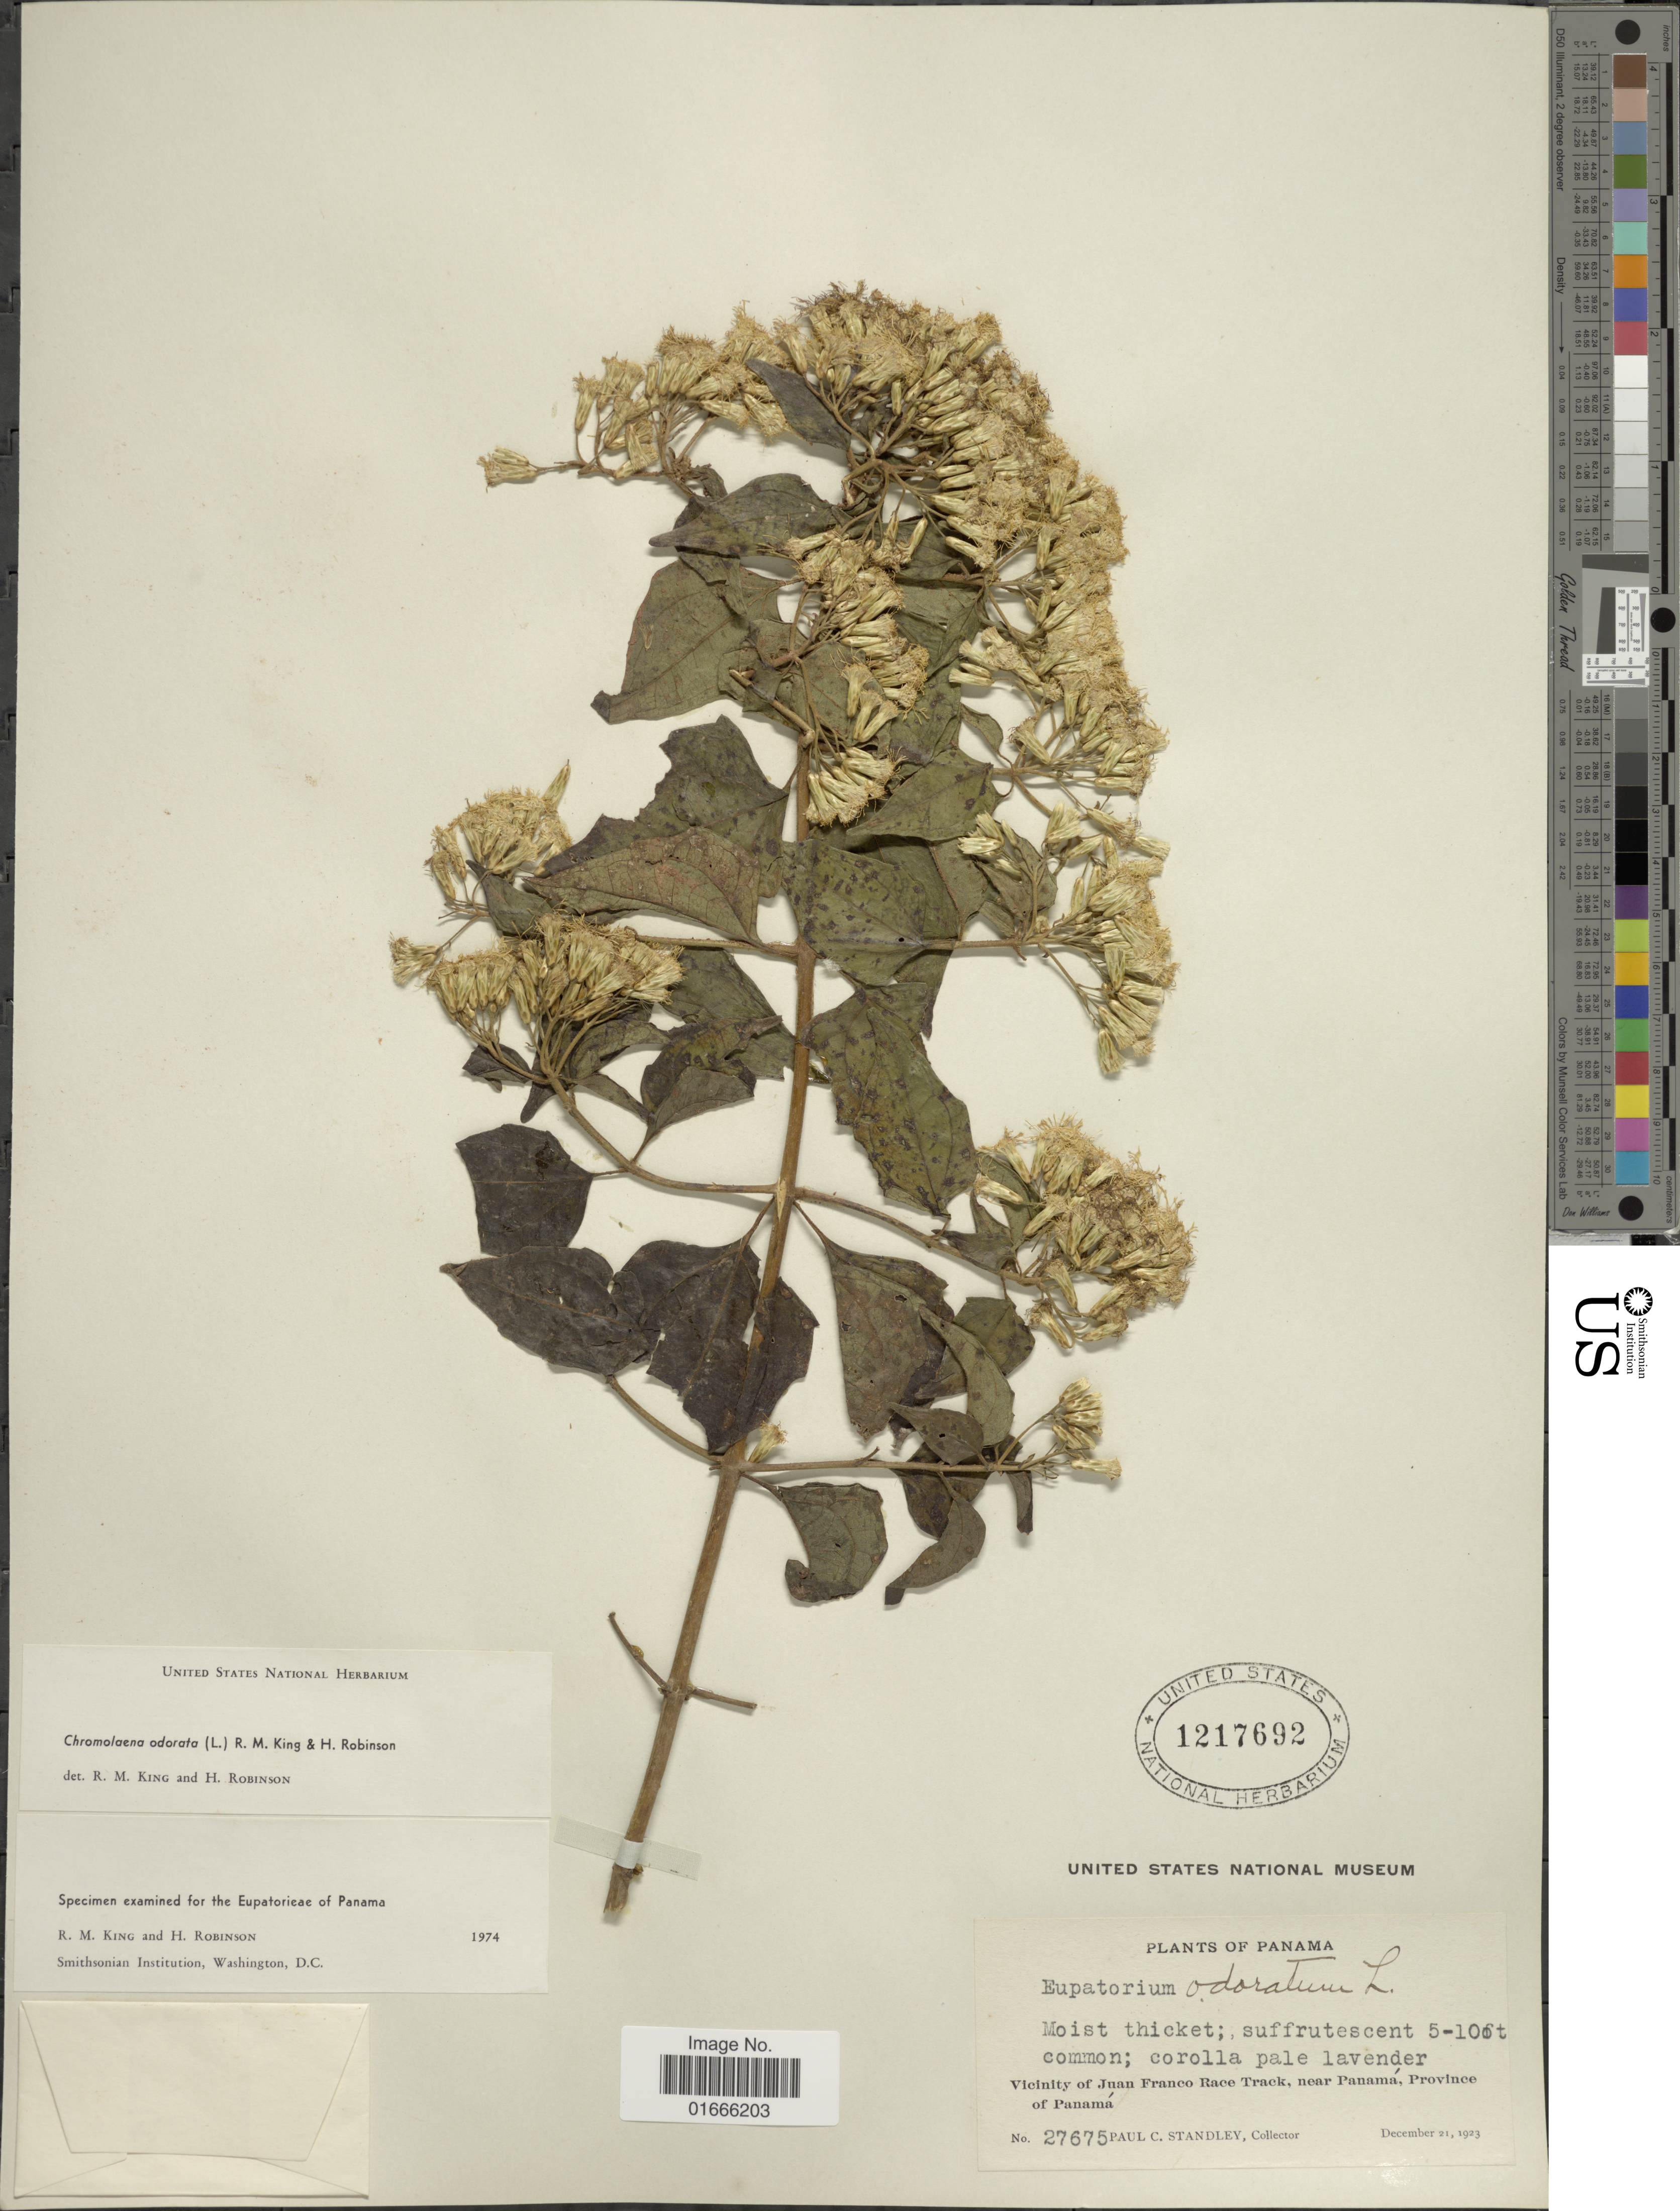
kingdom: Plantae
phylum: Tracheophyta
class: Magnoliopsida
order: Asterales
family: Asteraceae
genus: Chromolaena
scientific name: Chromolaena odorata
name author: (L.) R.M. King & H. Rob.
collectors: P. C. Standley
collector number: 27675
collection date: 1923-12-21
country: Panama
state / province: Panamá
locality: Vicinity of Juan Franco Race Track, near Panama, Province of Panama.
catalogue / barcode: US 1217692